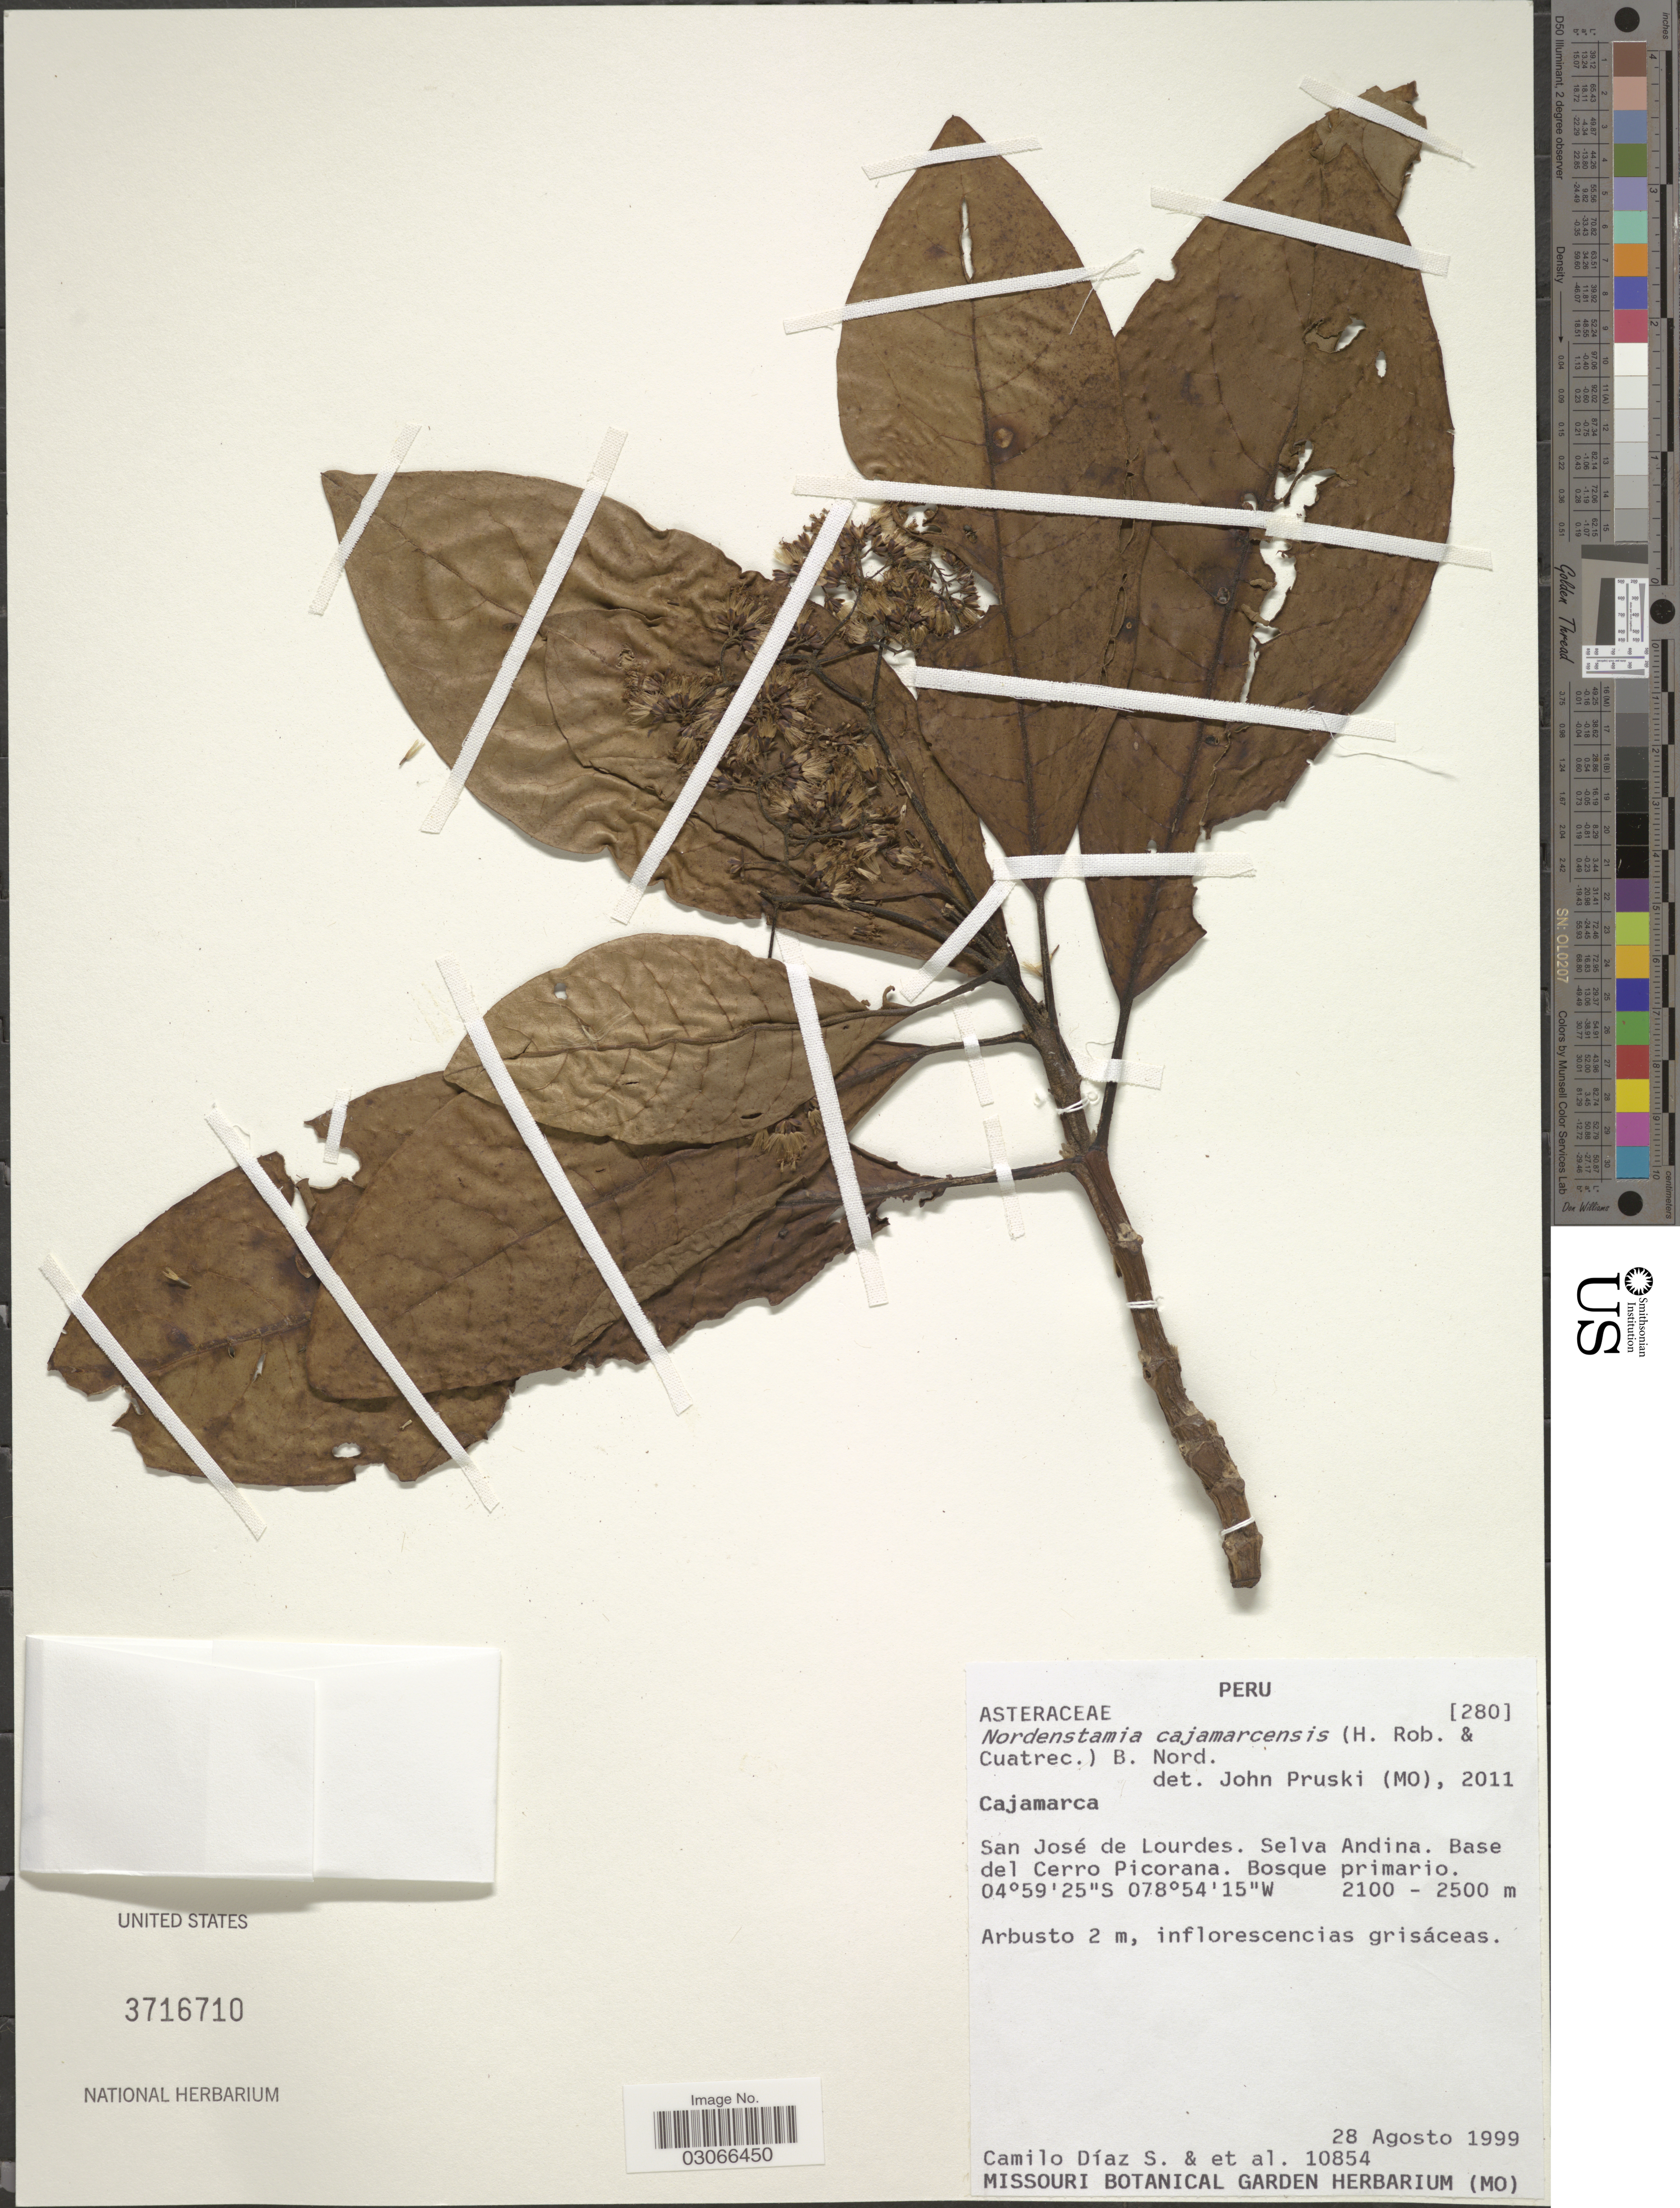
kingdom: Plantae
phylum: Tracheophyta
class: Magnoliopsida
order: Asterales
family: Asteraceae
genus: Nordenstamia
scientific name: Nordenstamia cajamarcensis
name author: (H. Rob. & Cuatrec.) B. Nord.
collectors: C. Díaz S. & et al.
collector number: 10854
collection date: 1999-08-28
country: Peru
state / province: Cajamarca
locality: San José de Lourdes.Selva Andina. Base del Cerro Picorana. Bosque primario.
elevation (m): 2100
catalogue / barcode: US 3716710